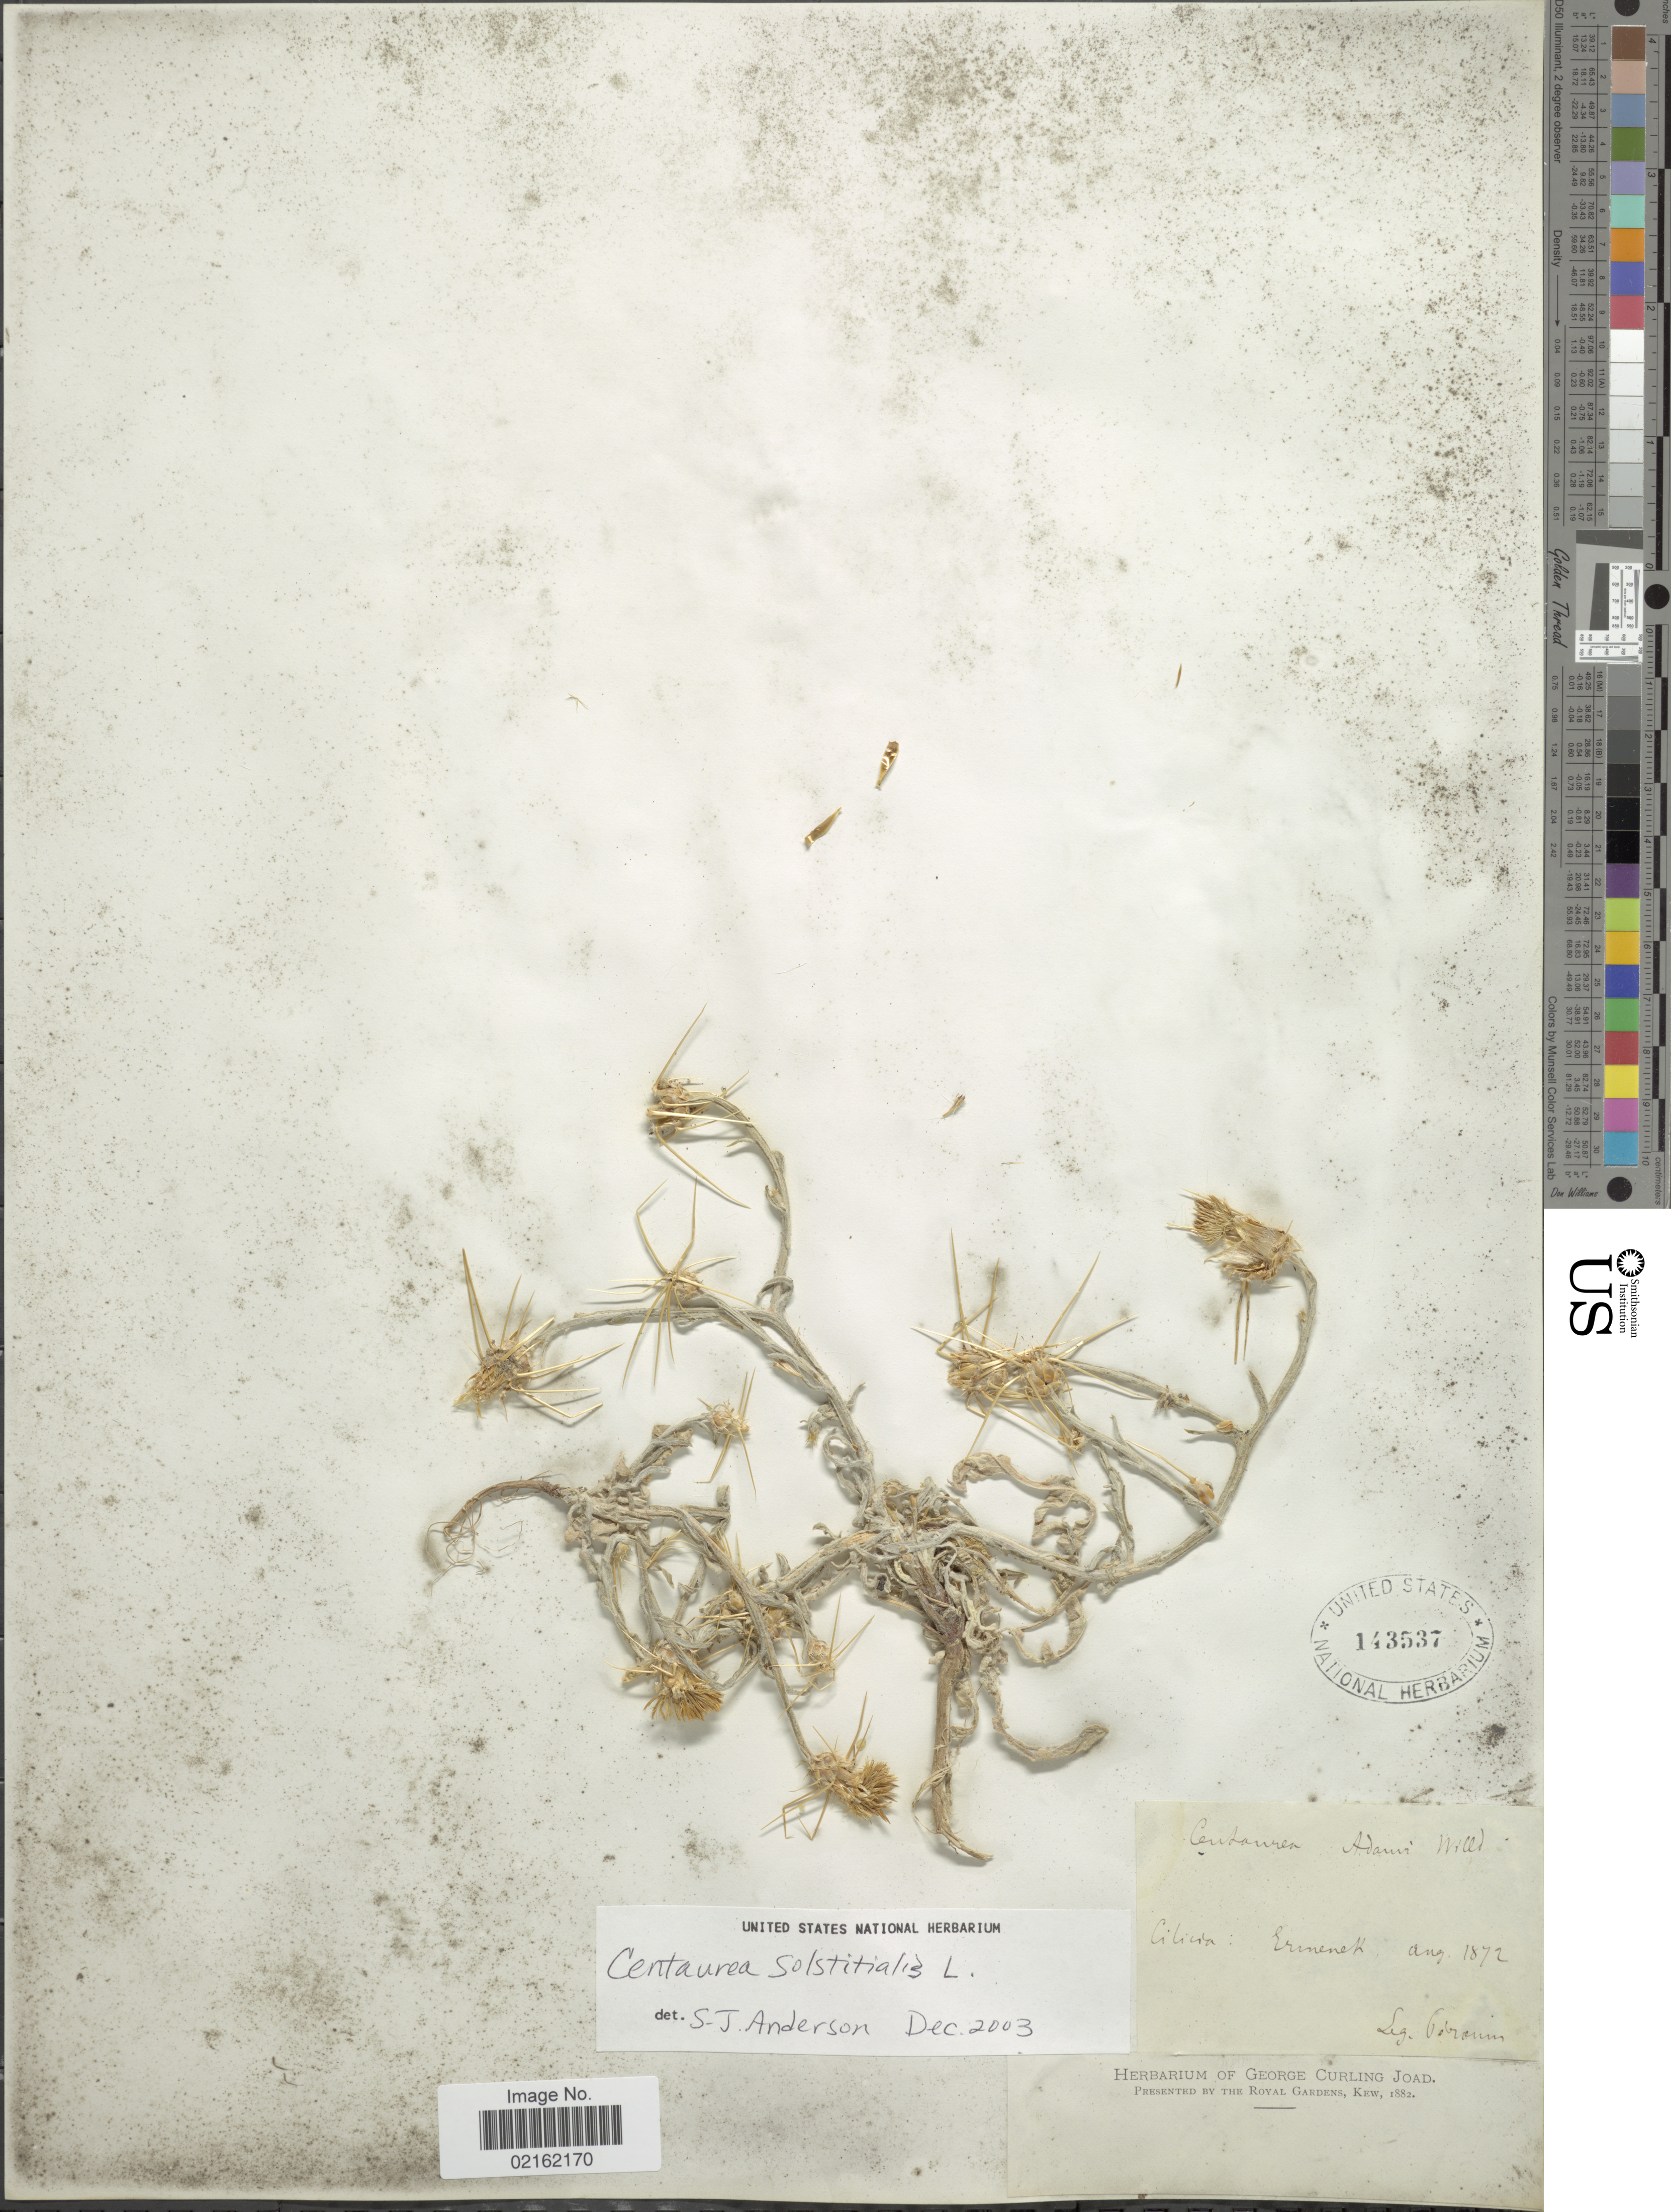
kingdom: Plantae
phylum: Tracheophyta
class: Magnoliopsida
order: Asterales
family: Asteraceae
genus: Centaurea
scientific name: Centaurea solstitialis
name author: L.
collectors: Peronin, --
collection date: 1872-08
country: Turkey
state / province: Karaman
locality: Giliva: Ementh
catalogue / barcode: US 143537